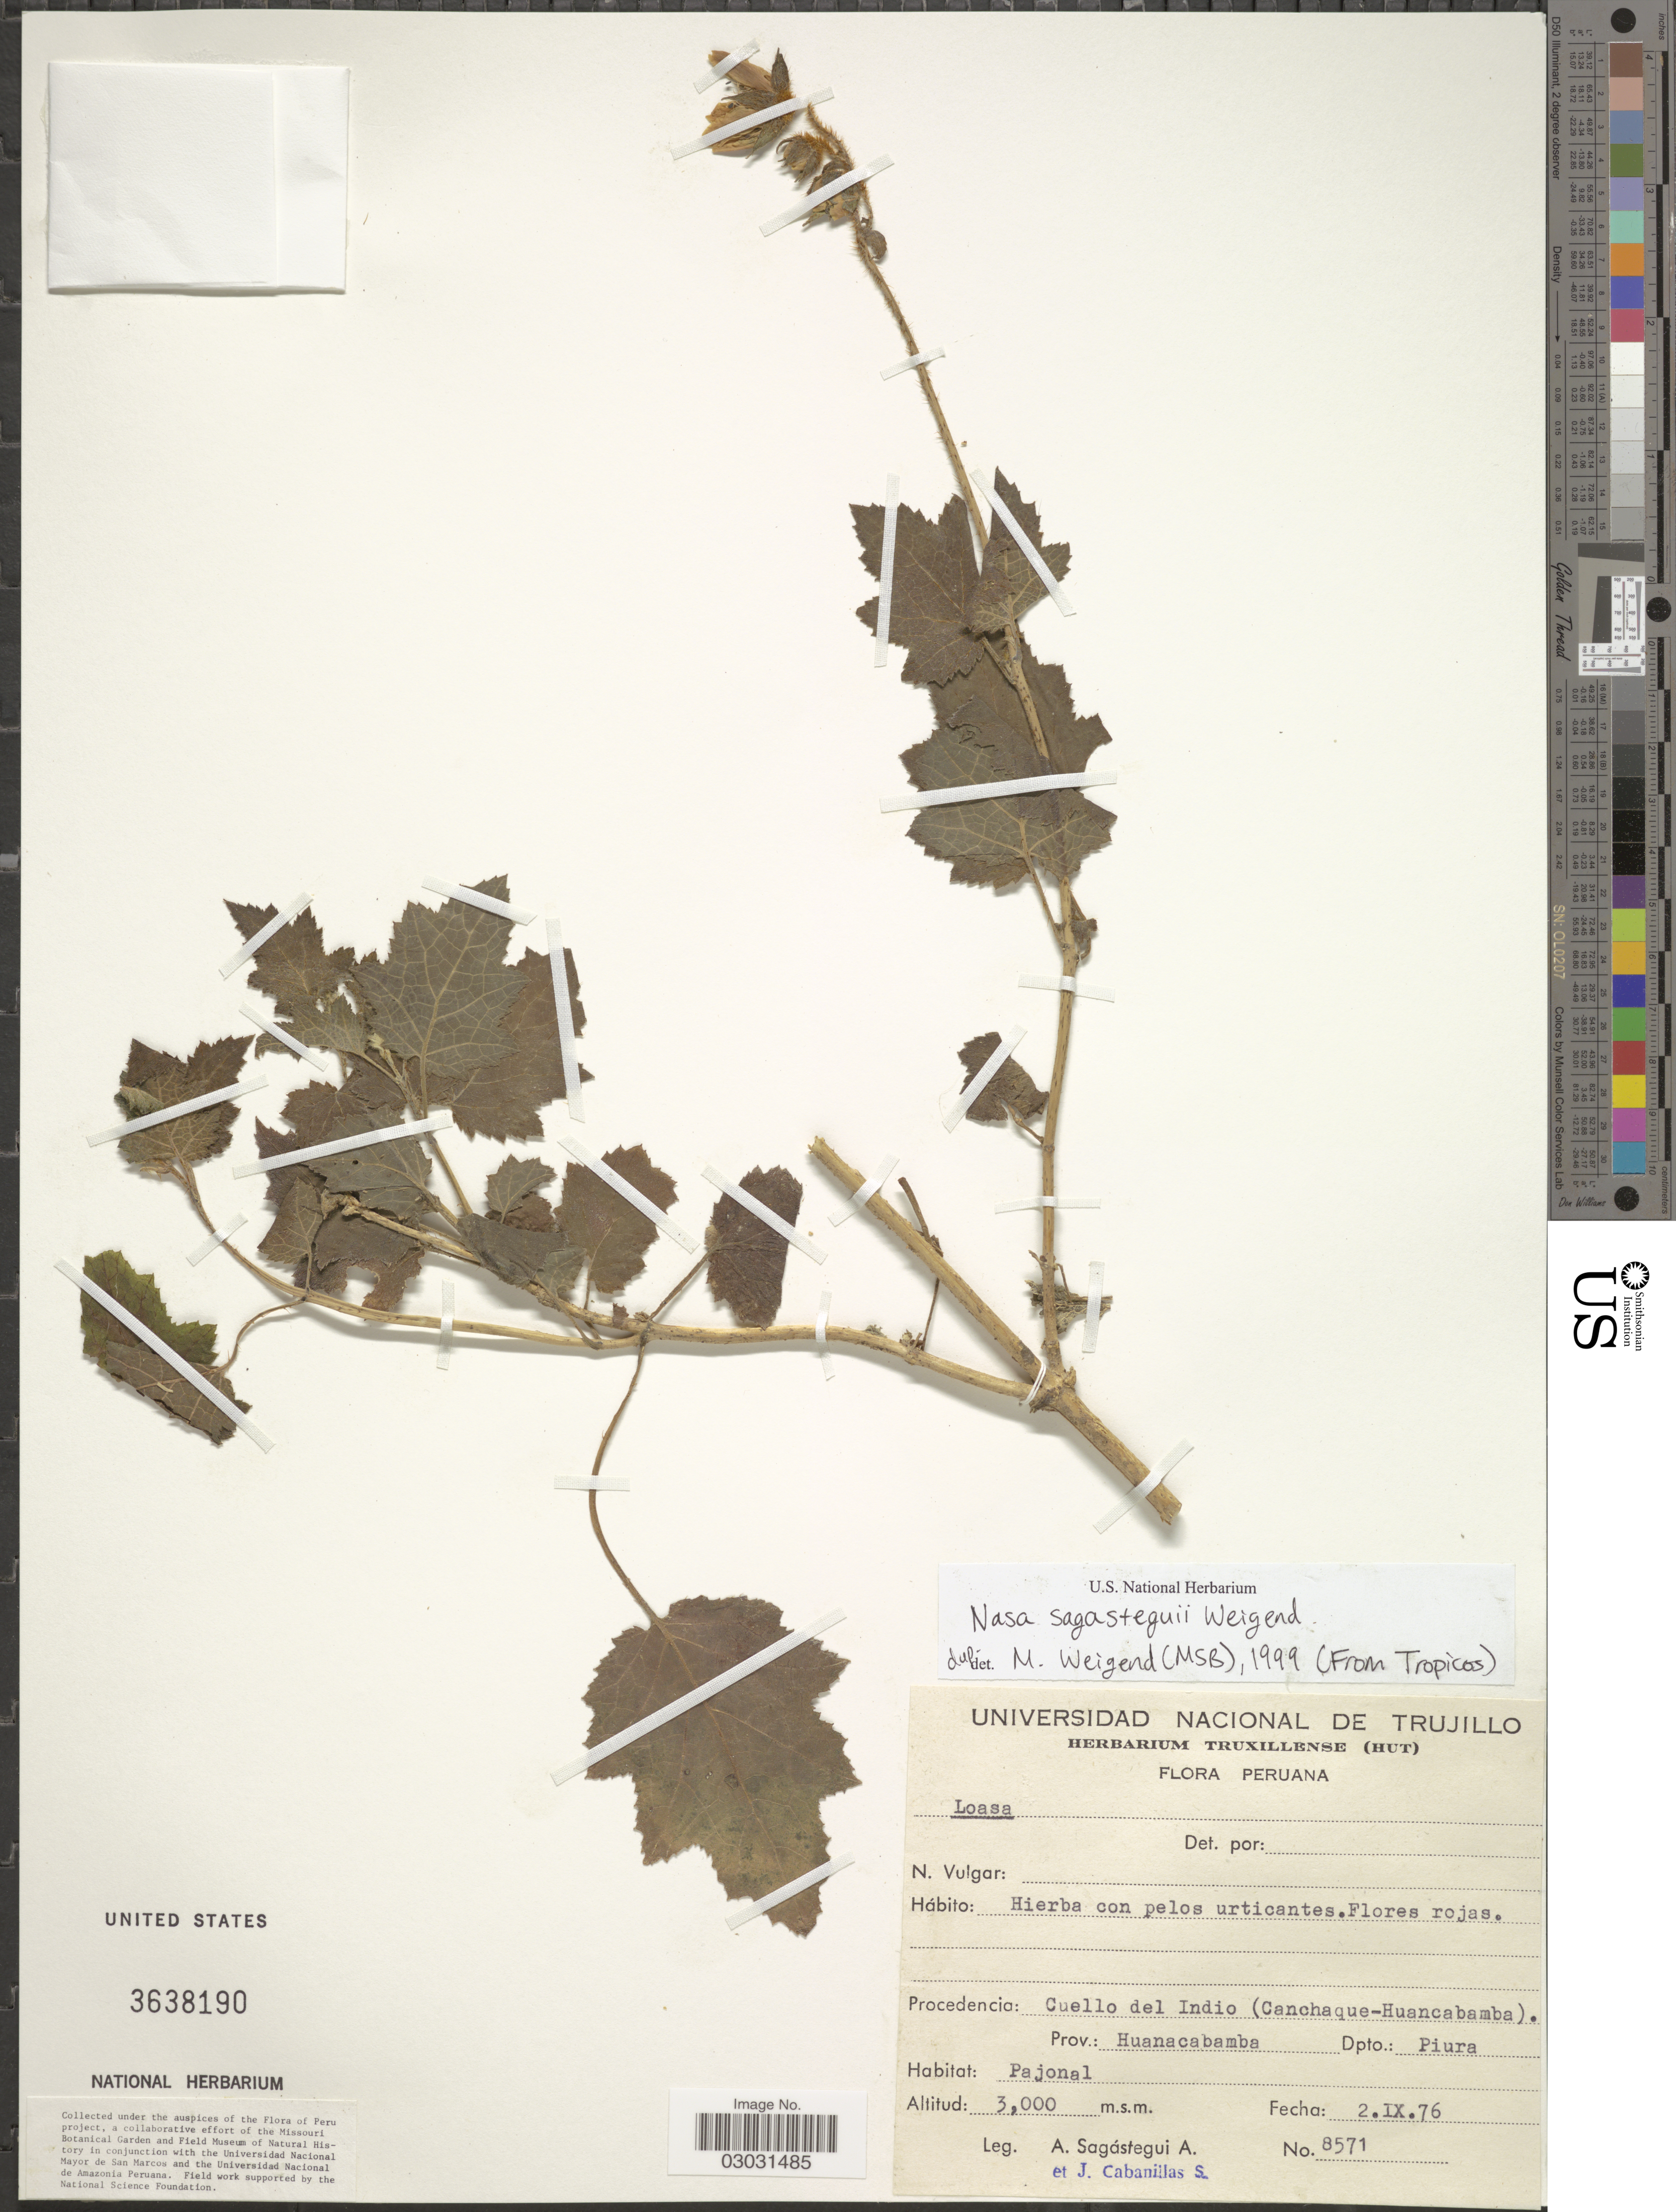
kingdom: Plantae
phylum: Tracheophyta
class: Magnoliopsida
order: Cornales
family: Loasaceae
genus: Nasa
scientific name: Nasa sagasteguii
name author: Weigend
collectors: A. Sagástegui A. & J. Cabanillas S.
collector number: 8571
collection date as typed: Transcribed d/m/y: 2/9/76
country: Peru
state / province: Piura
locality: Procedencia: Cuello del Indio (Canchaque-Huancabamba). Prov.: Huancabamba. Dpto.: Piura.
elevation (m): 3000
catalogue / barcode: US 3638190